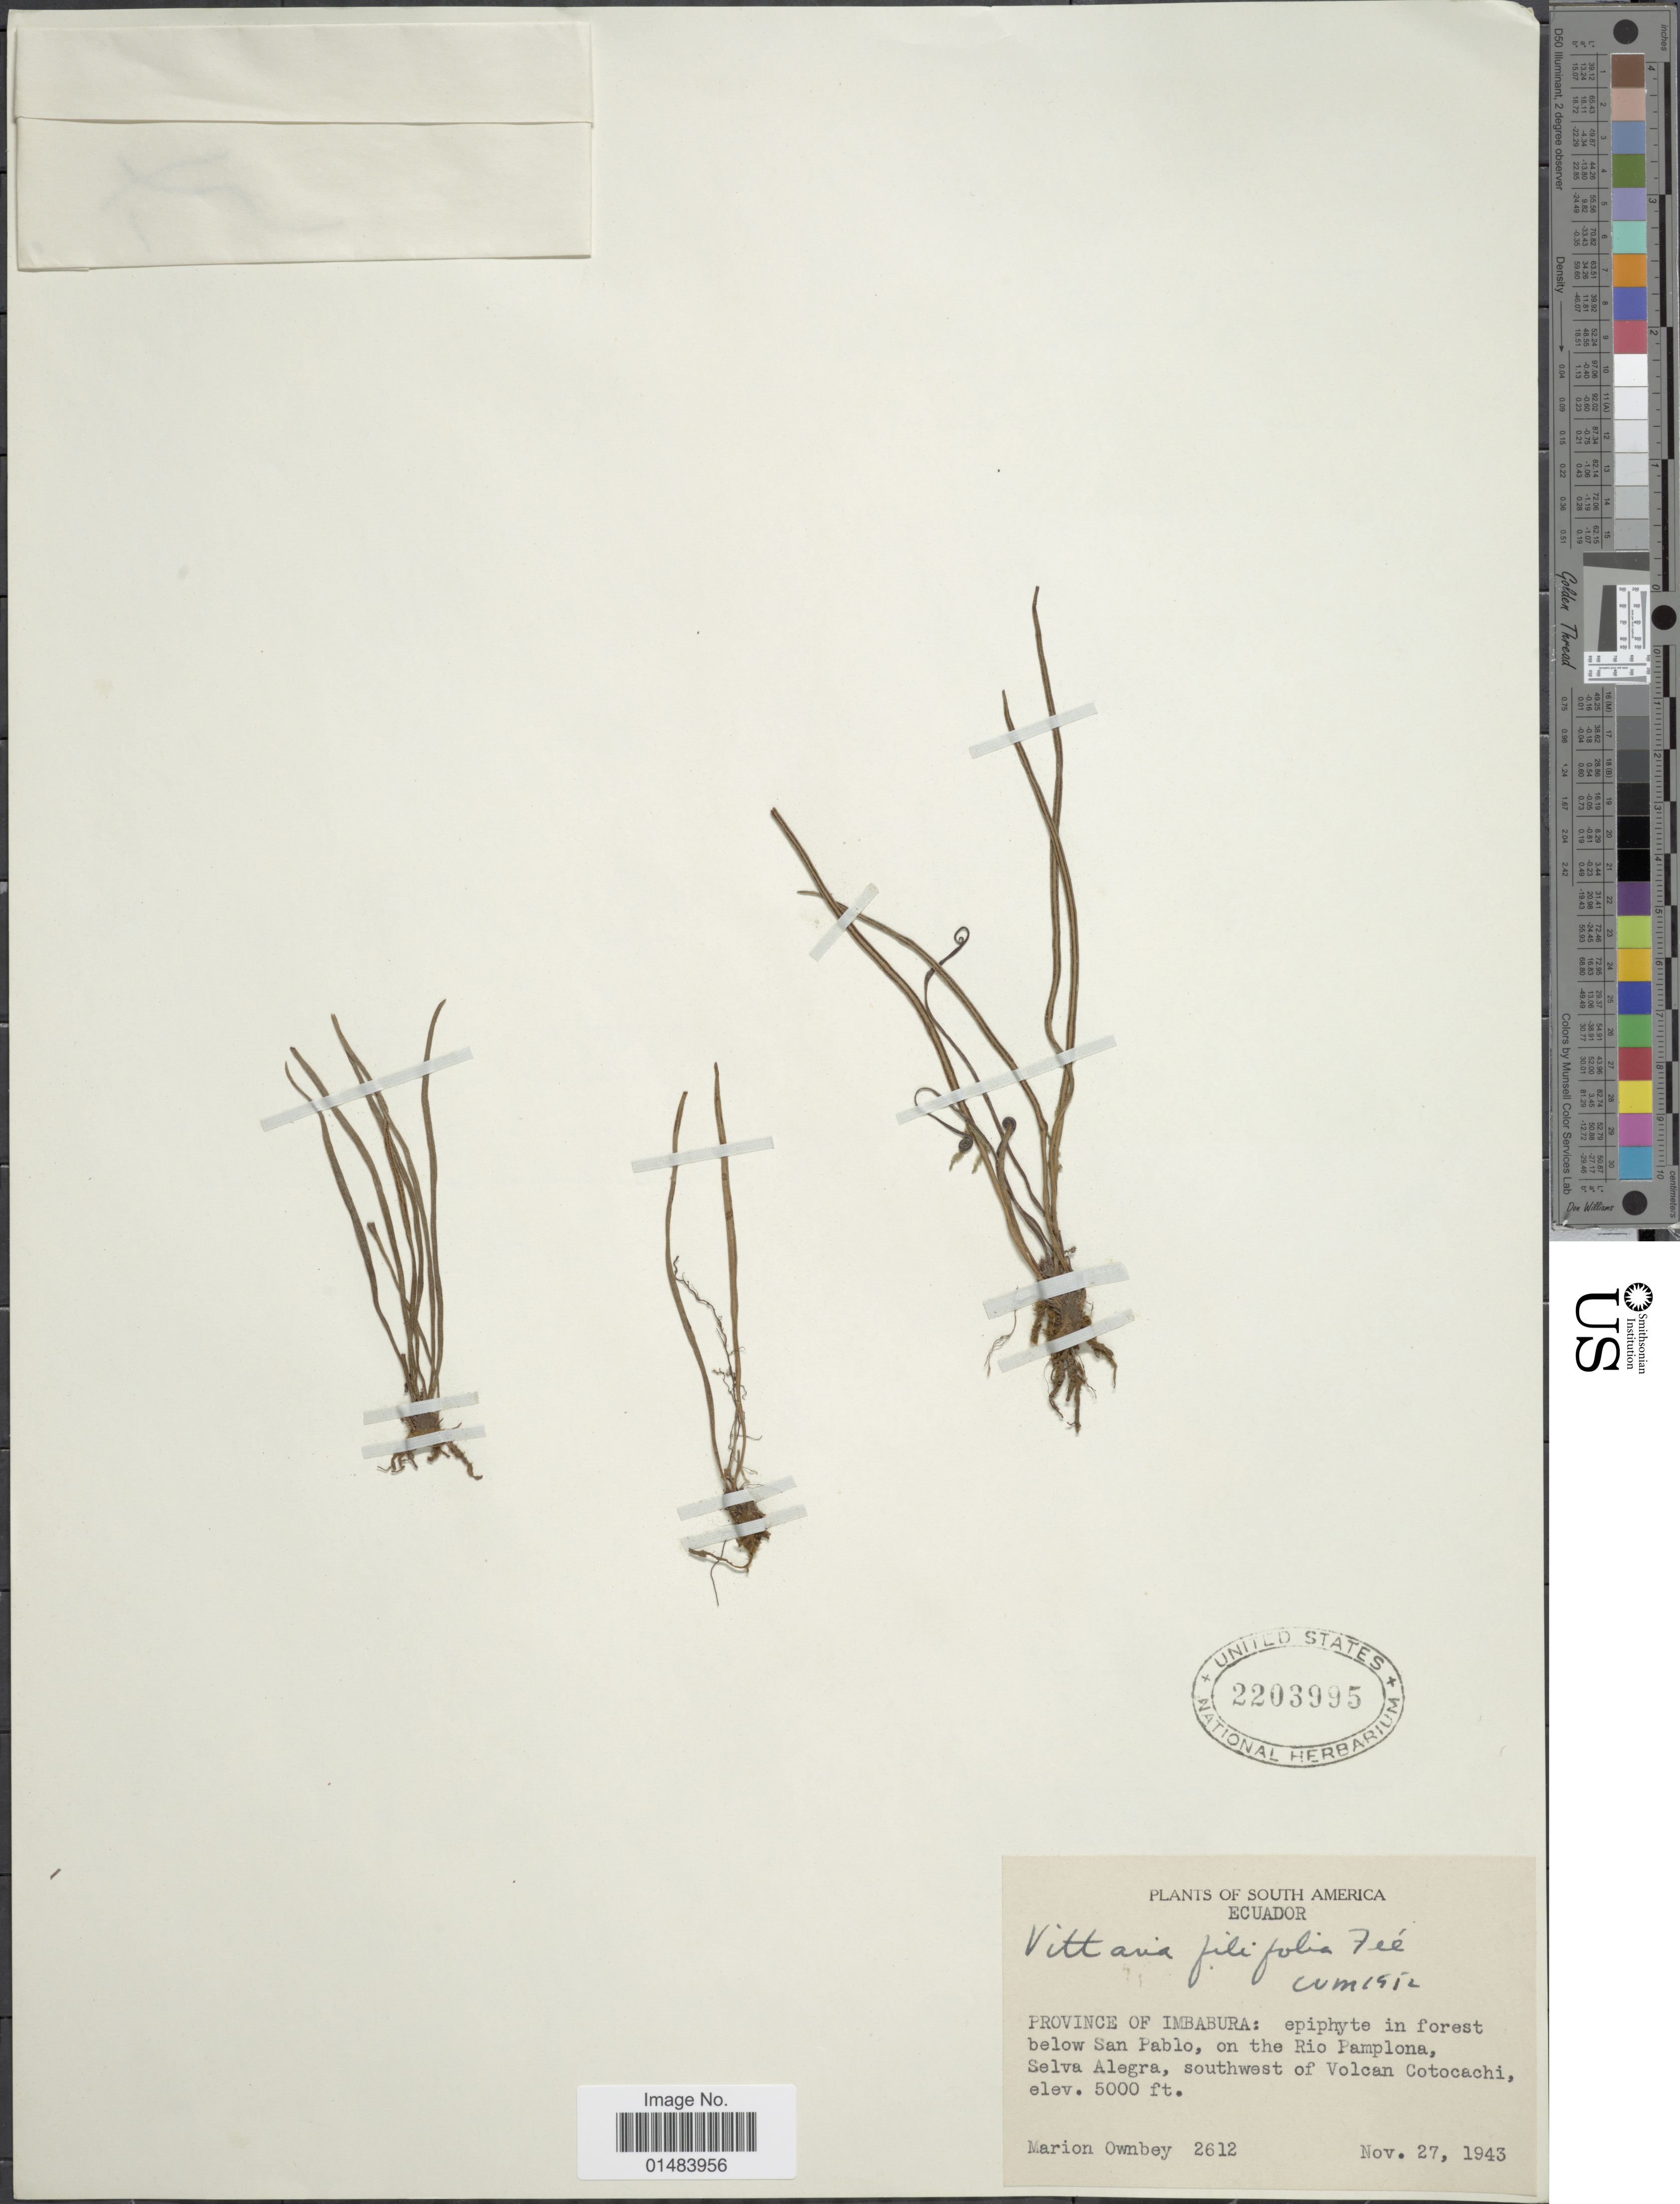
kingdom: Plantae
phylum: Tracheophyta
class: Polypodiopsida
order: Polypodiales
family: Pteridaceae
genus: Vittaria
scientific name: Vittaria graminifolia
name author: Kaulf.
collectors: F. M. Ownbey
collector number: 2612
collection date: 1943-11-27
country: Ecuador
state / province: Imbabura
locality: South America, epiphyte in forest below San Pablo, on the Rio Pamplona, Selva Alegra, southwest of Volcan Cotocachi.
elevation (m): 1524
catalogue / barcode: US 2203995